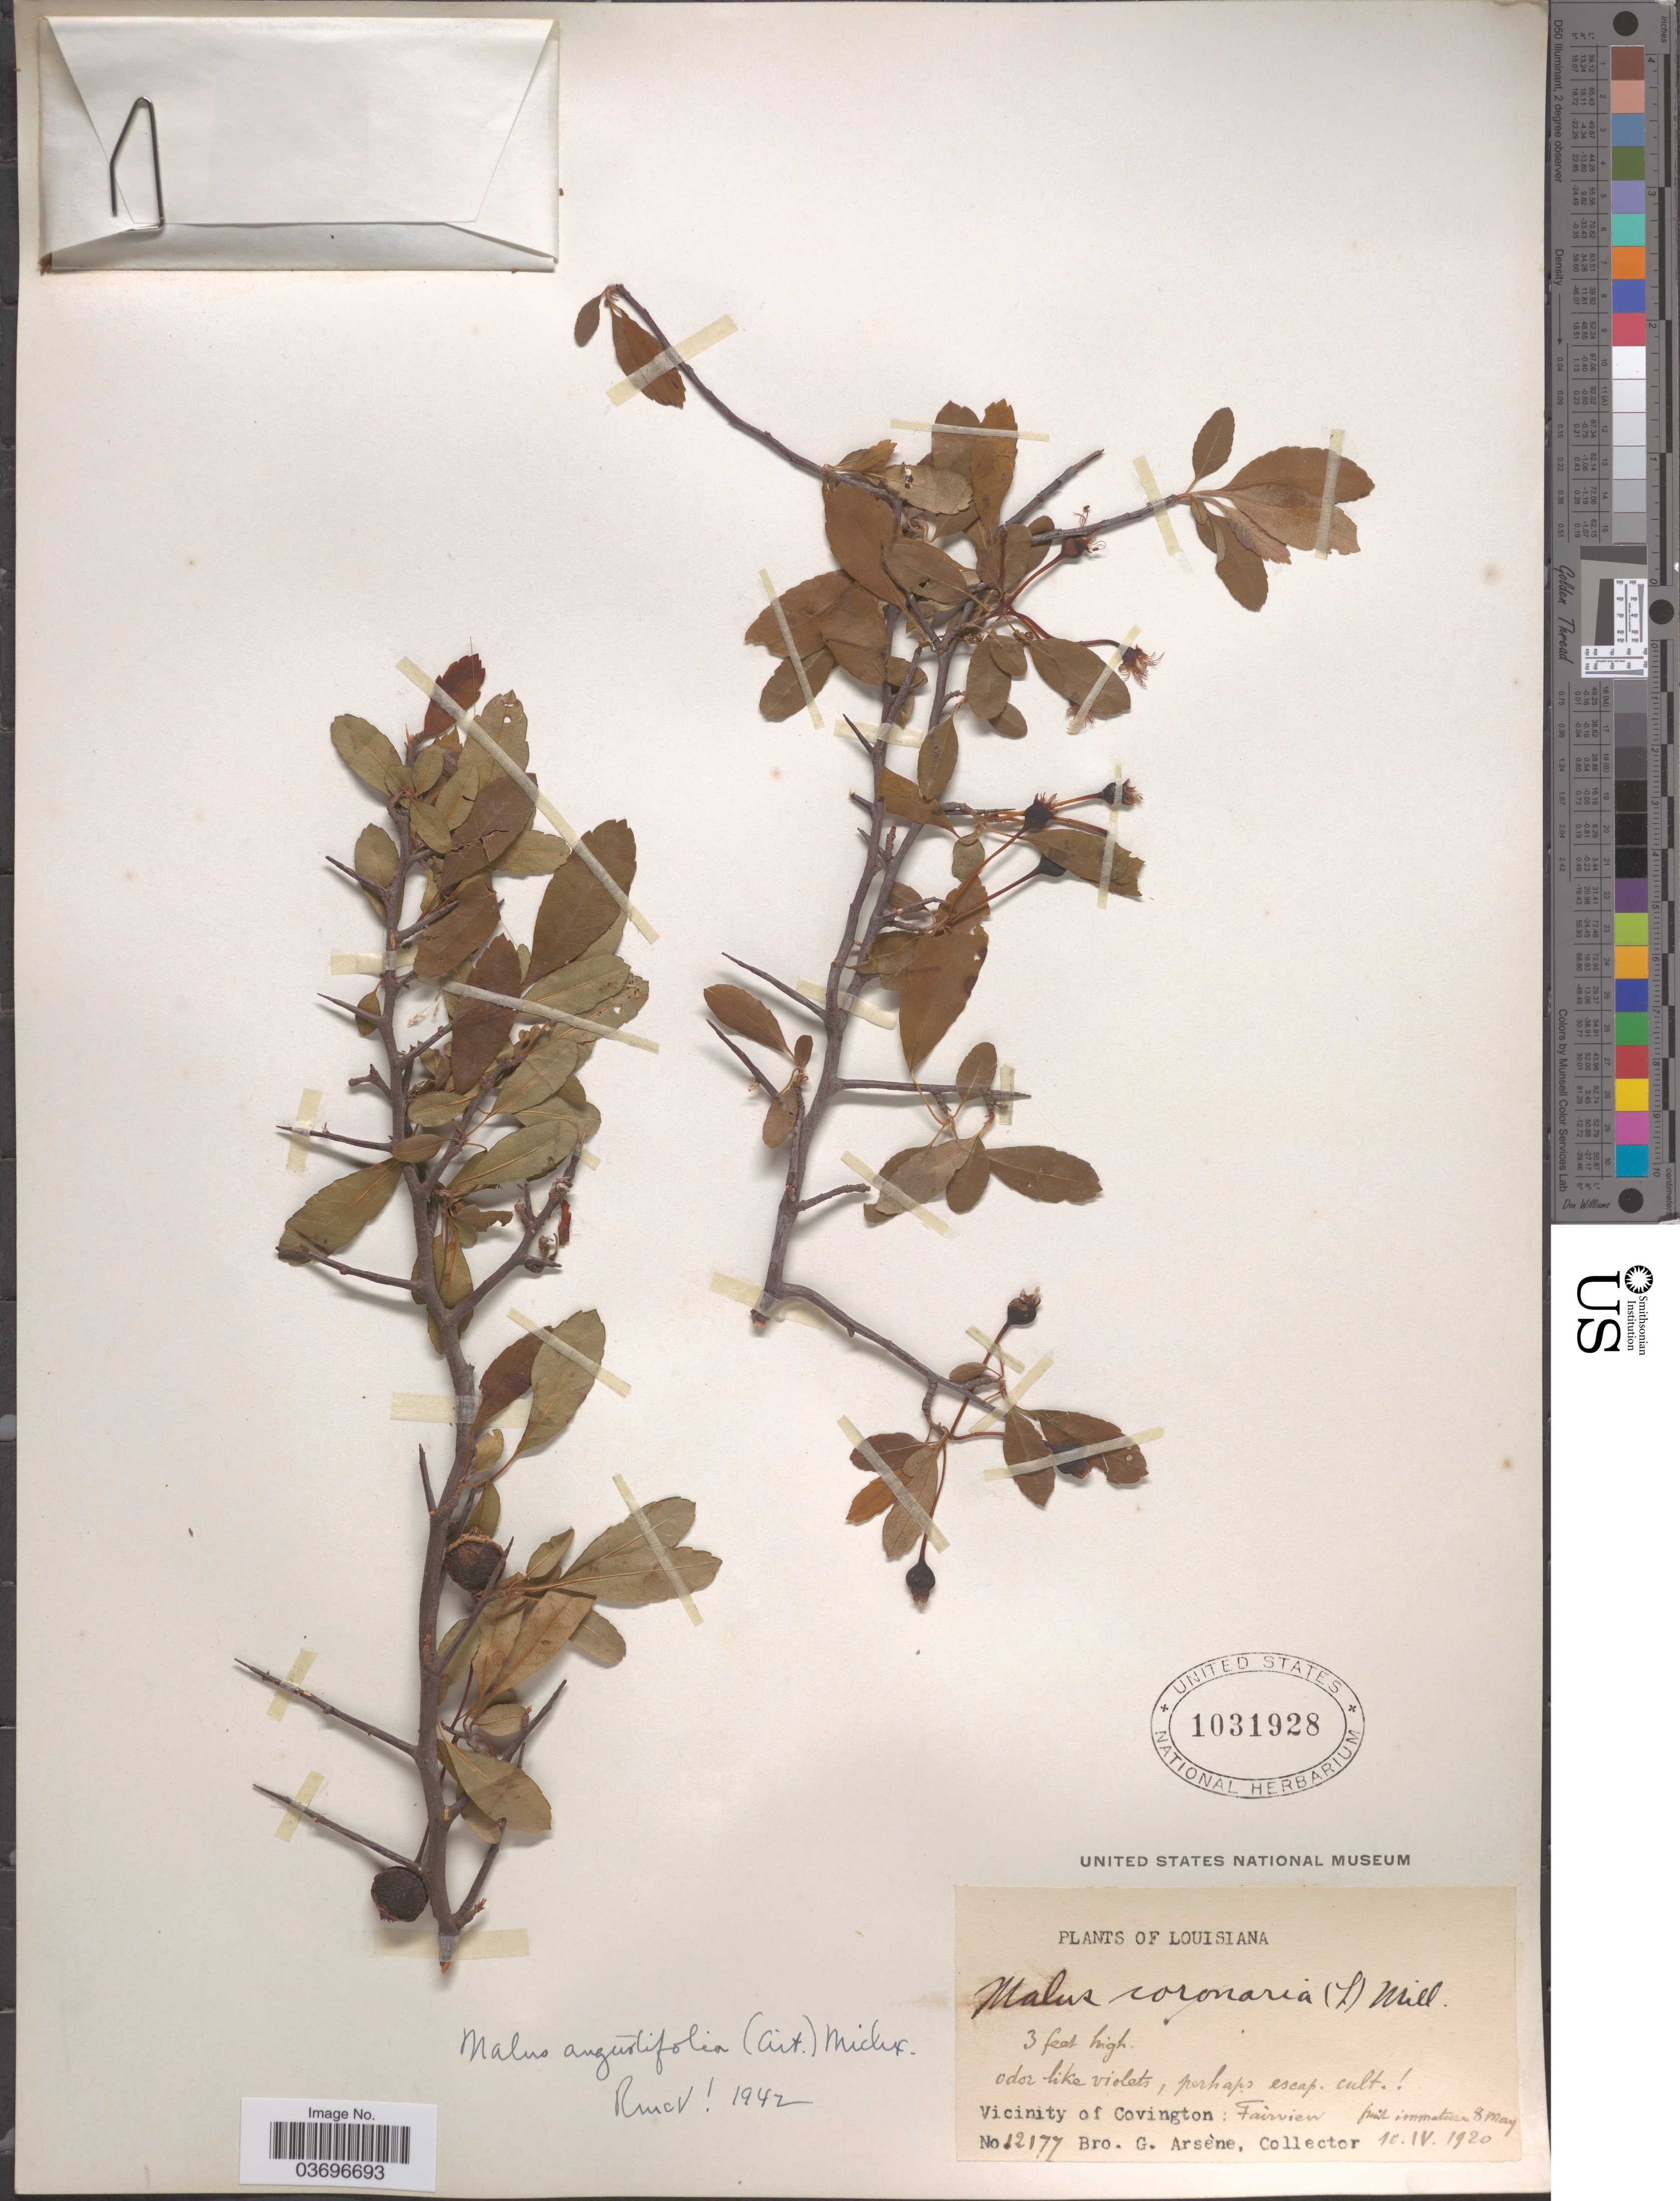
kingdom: Plantae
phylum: Tracheophyta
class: Magnoliopsida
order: Rosales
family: Rosaceae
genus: Malus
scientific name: Malus angustifolia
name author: (Aiton) Michx.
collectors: Bro. G. Arsène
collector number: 12177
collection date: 1920-04-10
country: United States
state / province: Louisiana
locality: Vicinity of Covington: Fairview.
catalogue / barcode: US 1031928